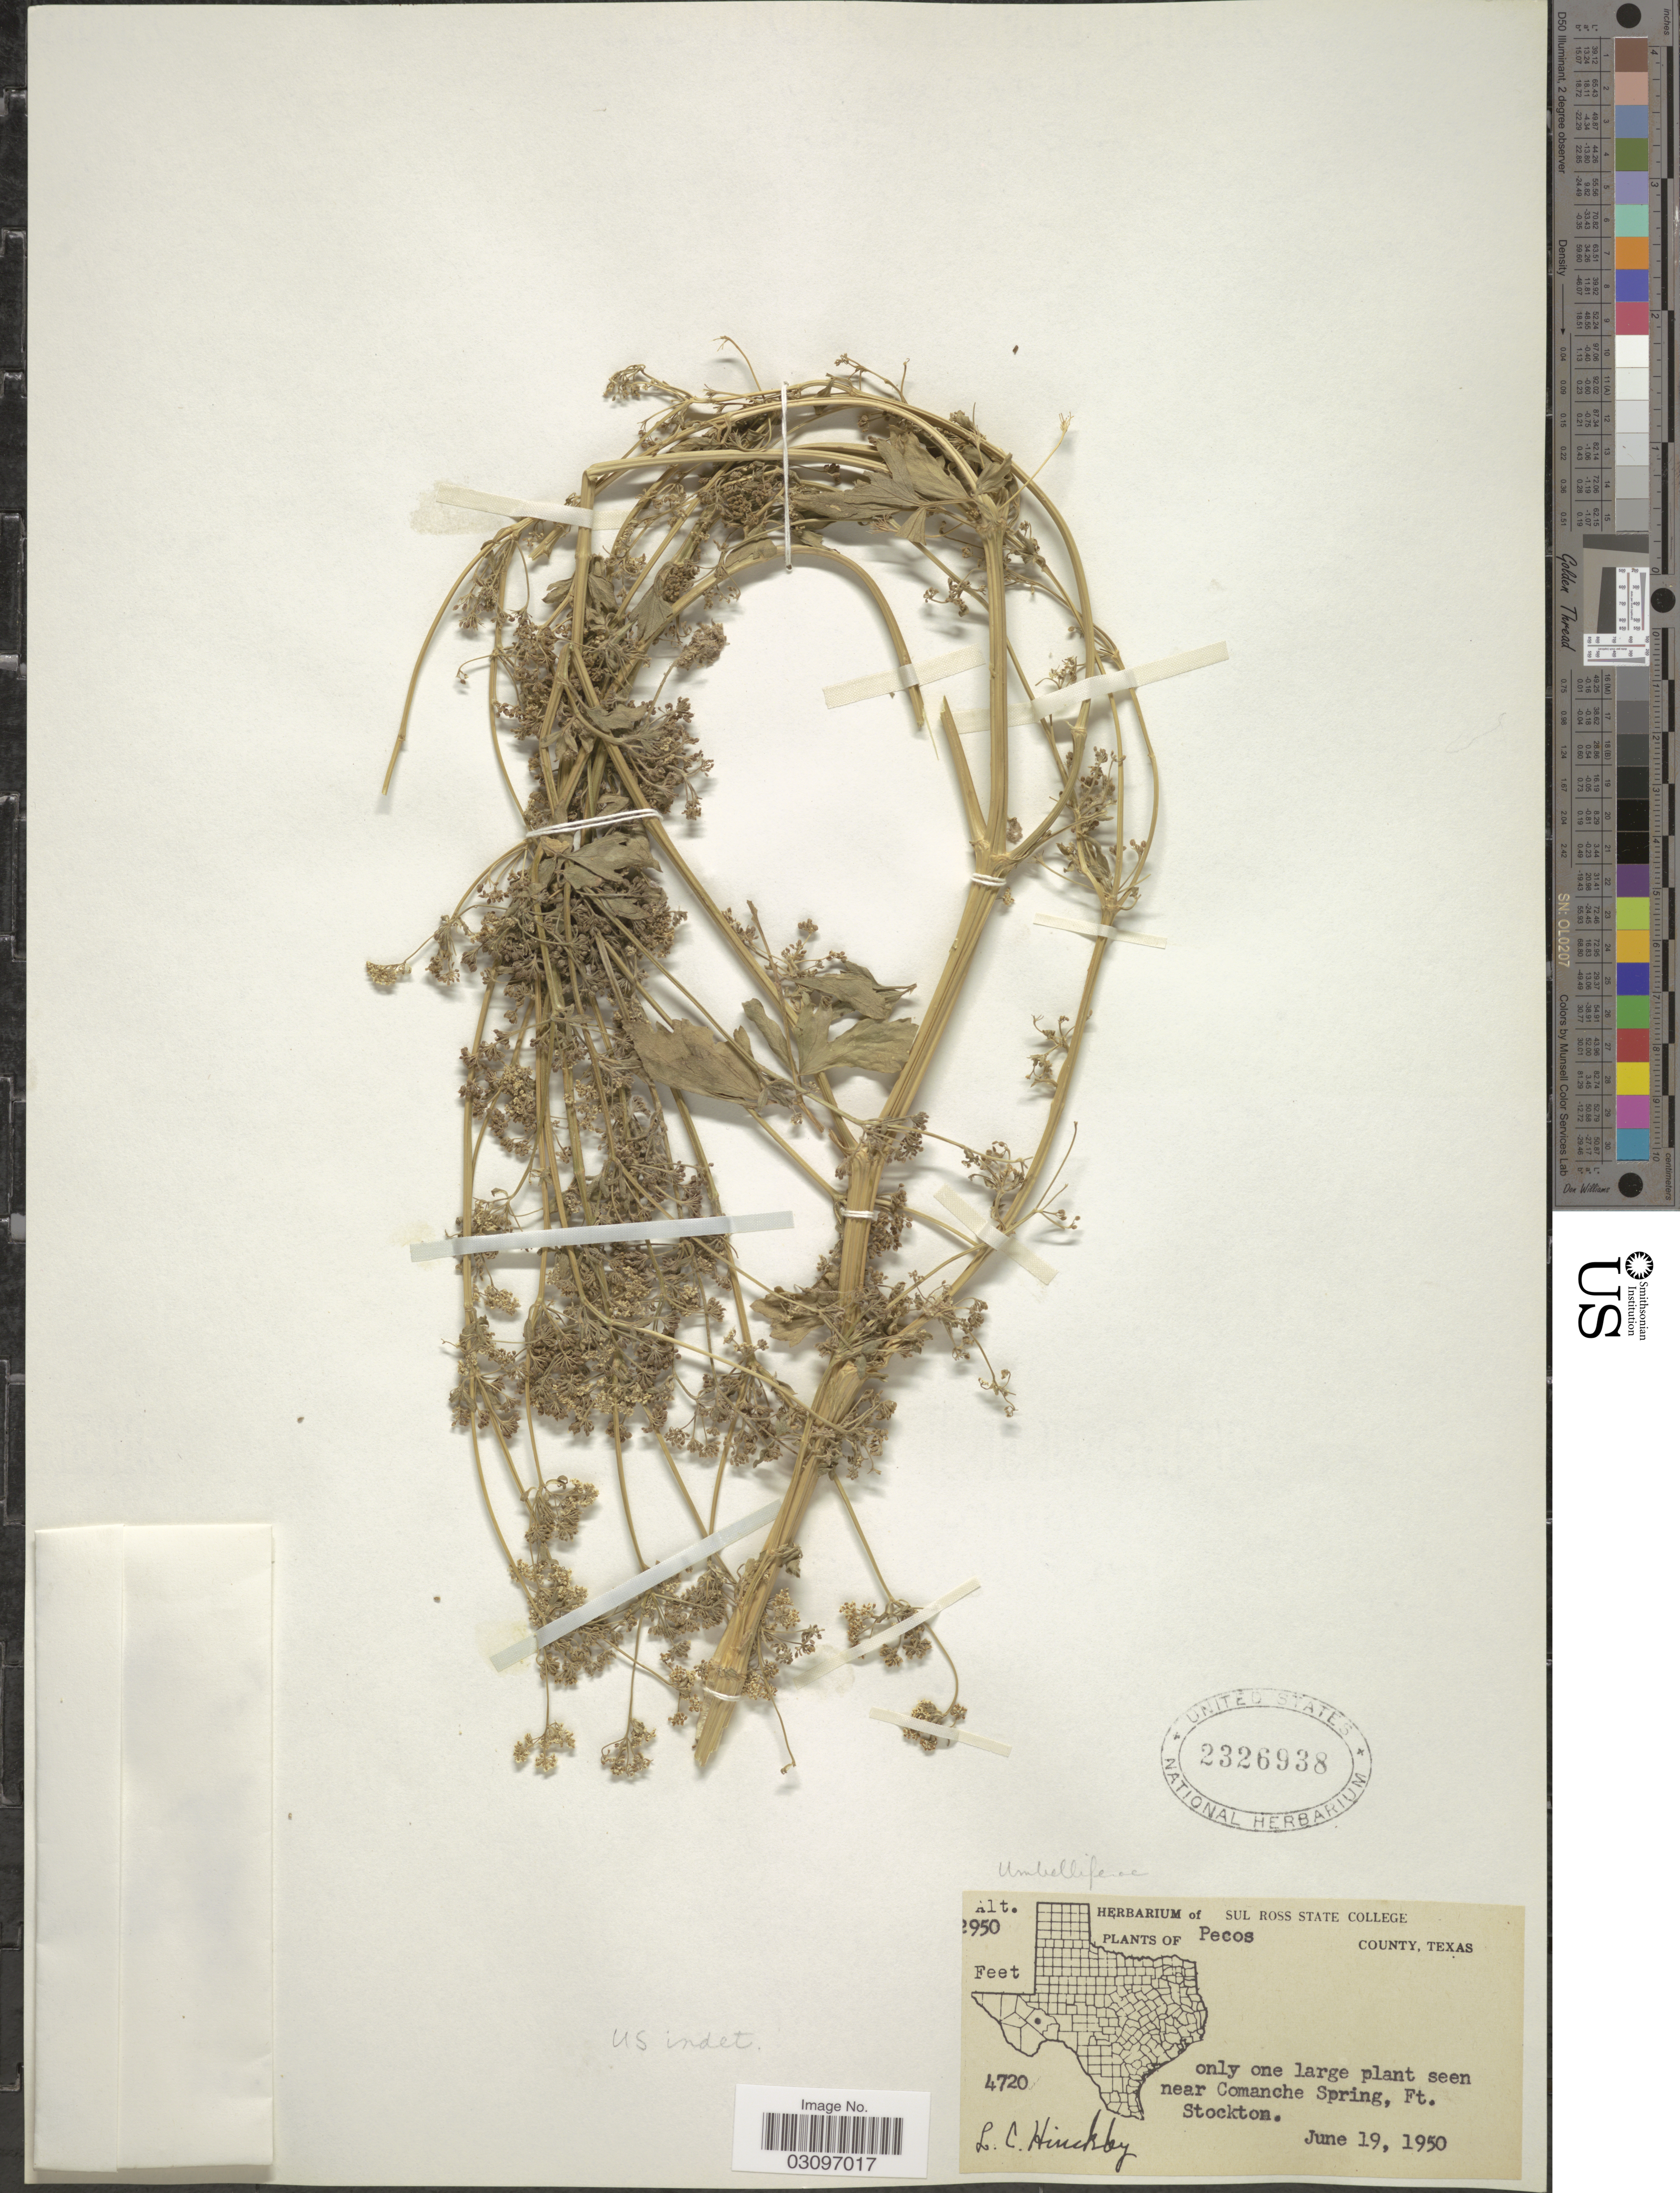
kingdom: Plantae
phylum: Tracheophyta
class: Magnoliopsida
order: Apiales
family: Apiaceae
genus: Apium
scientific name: Apium graveolens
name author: L.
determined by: Mendoza, M.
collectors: L. Hinckley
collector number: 4720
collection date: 1950-06-19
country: United States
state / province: Texas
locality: Pecos County. Near Comanche Spring, Ft. Stockton.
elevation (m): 899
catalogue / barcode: US 2326938